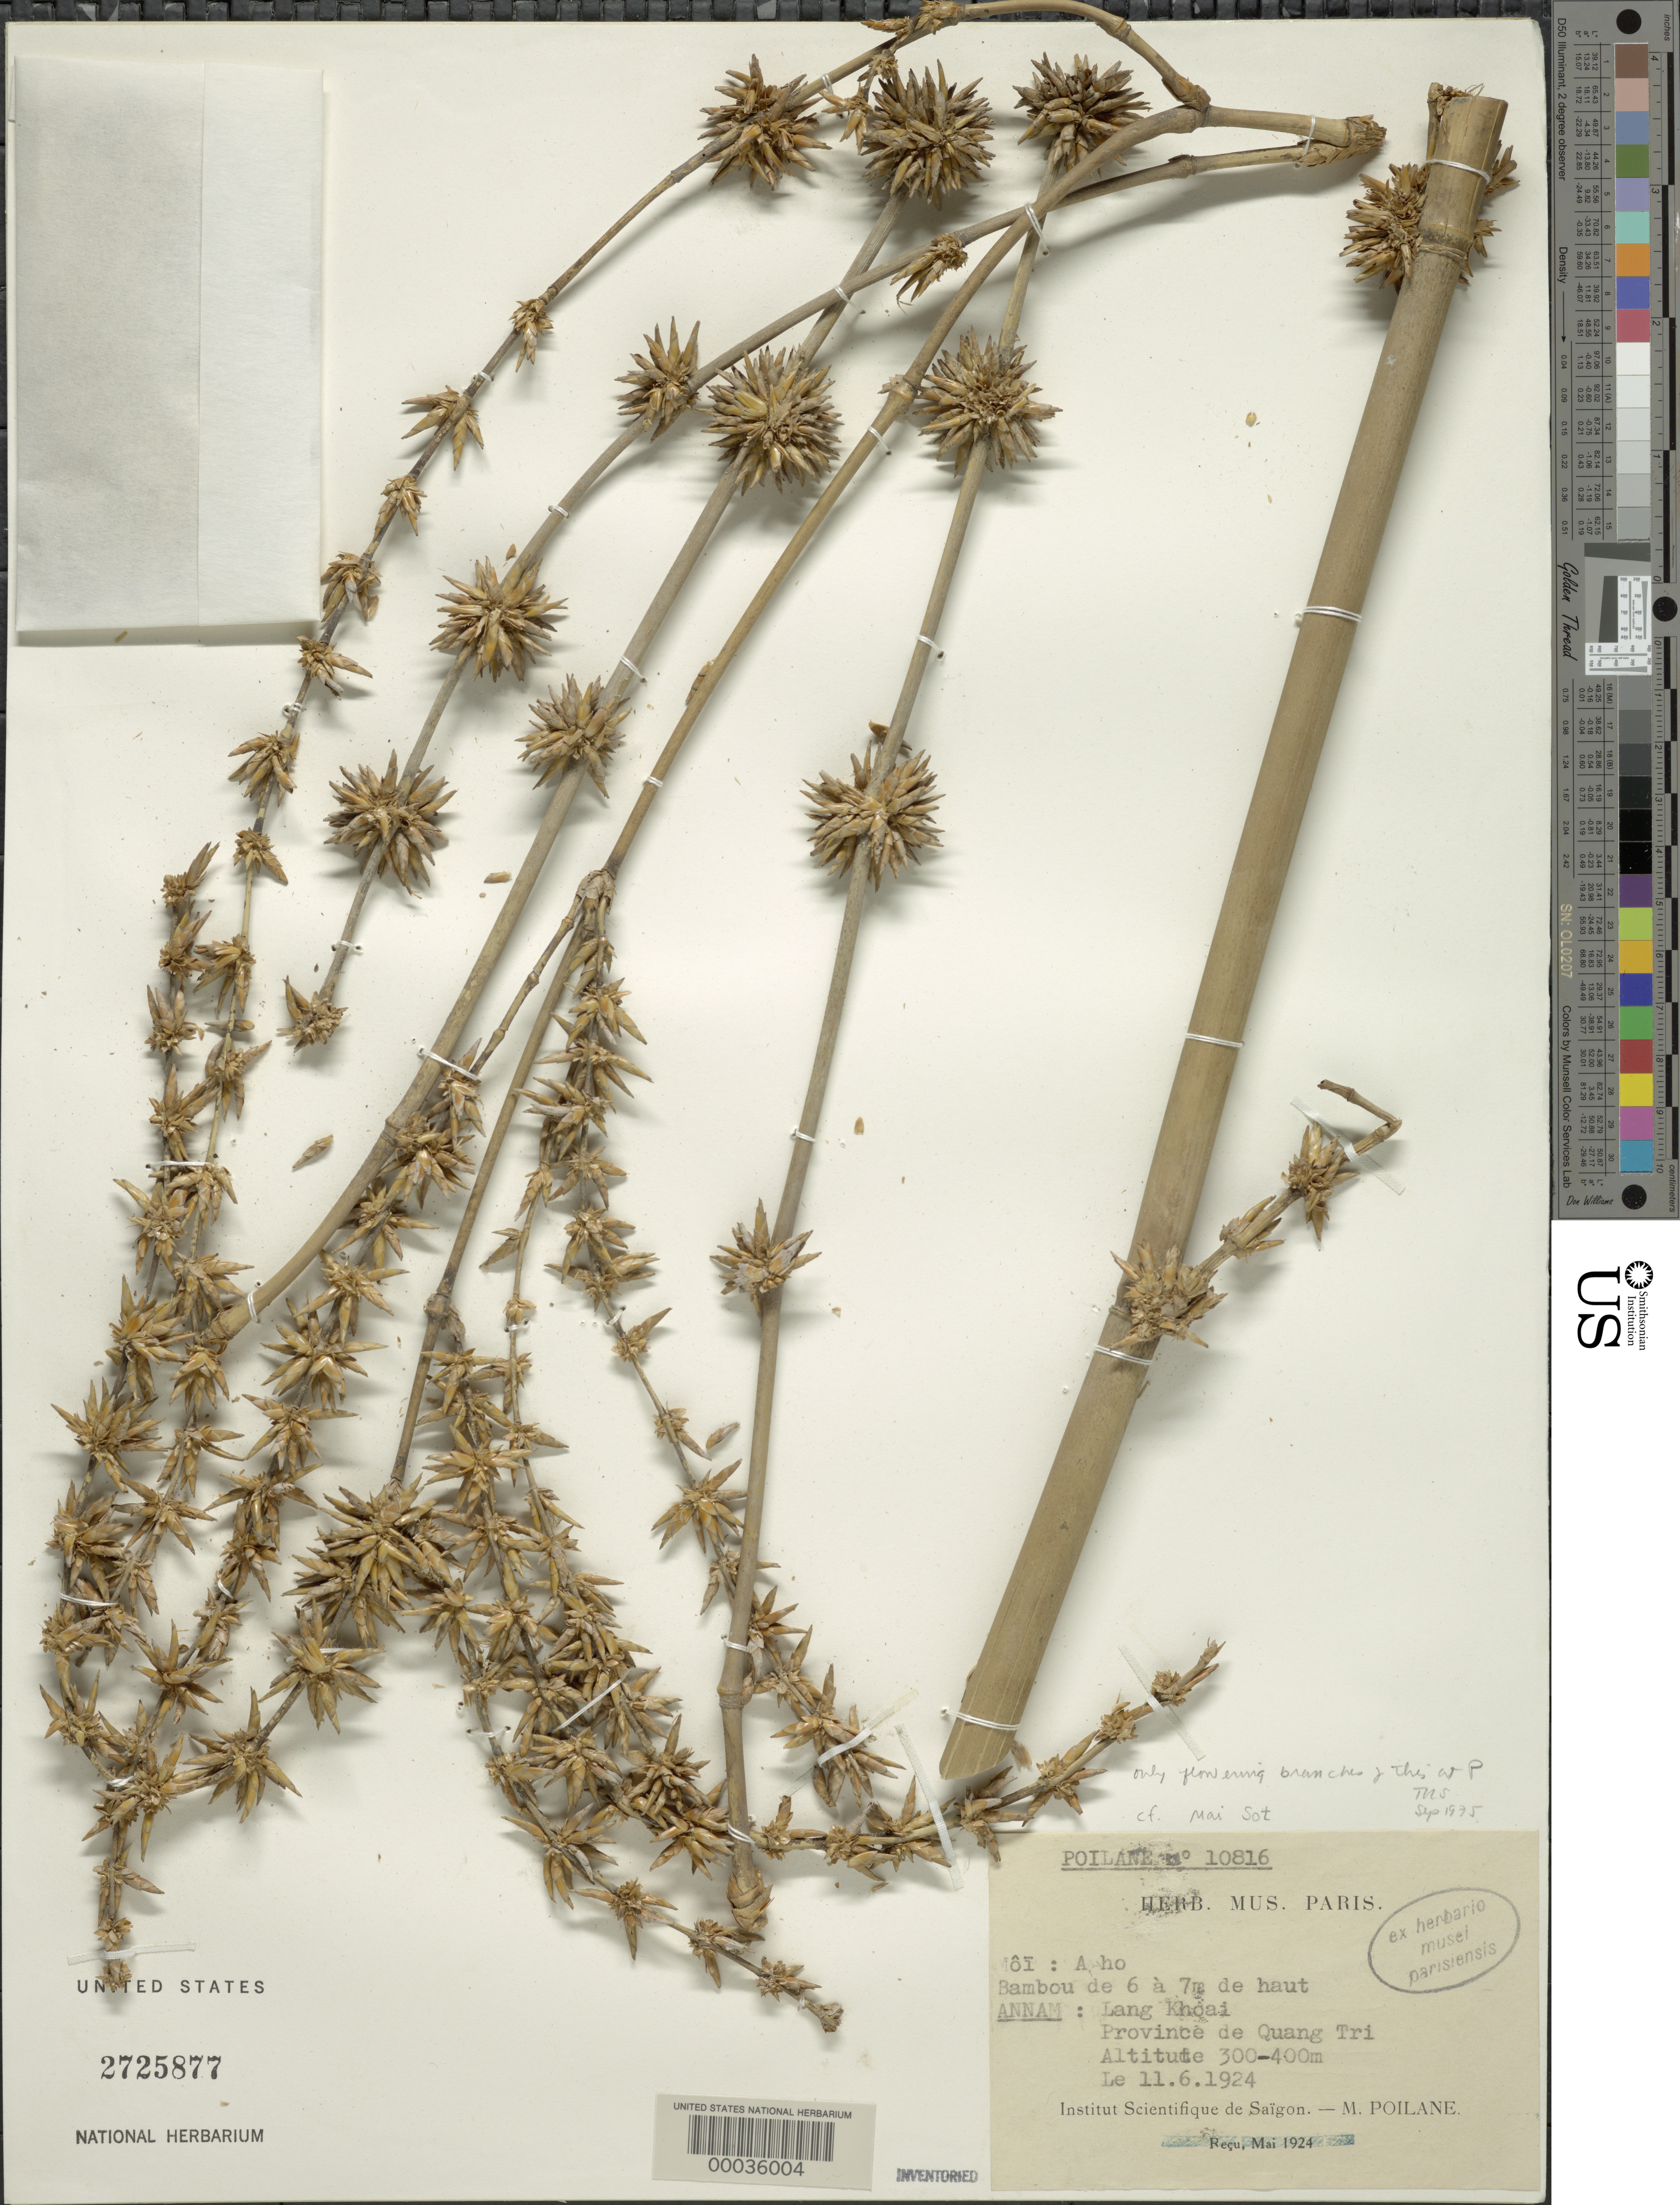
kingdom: Plantae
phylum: Tracheophyta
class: Liliopsida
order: Poales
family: Poaceae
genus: Dendrocalamus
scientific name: Dendrocalamus sp.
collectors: -. Poilane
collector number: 10816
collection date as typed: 11 Jun 1924 or 06 Nov 1924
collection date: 1924-06-11 or 1924-11-06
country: Vietnam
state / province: Quang Tri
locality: Quang tri, lang khoai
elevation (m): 300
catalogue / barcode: US 2725877